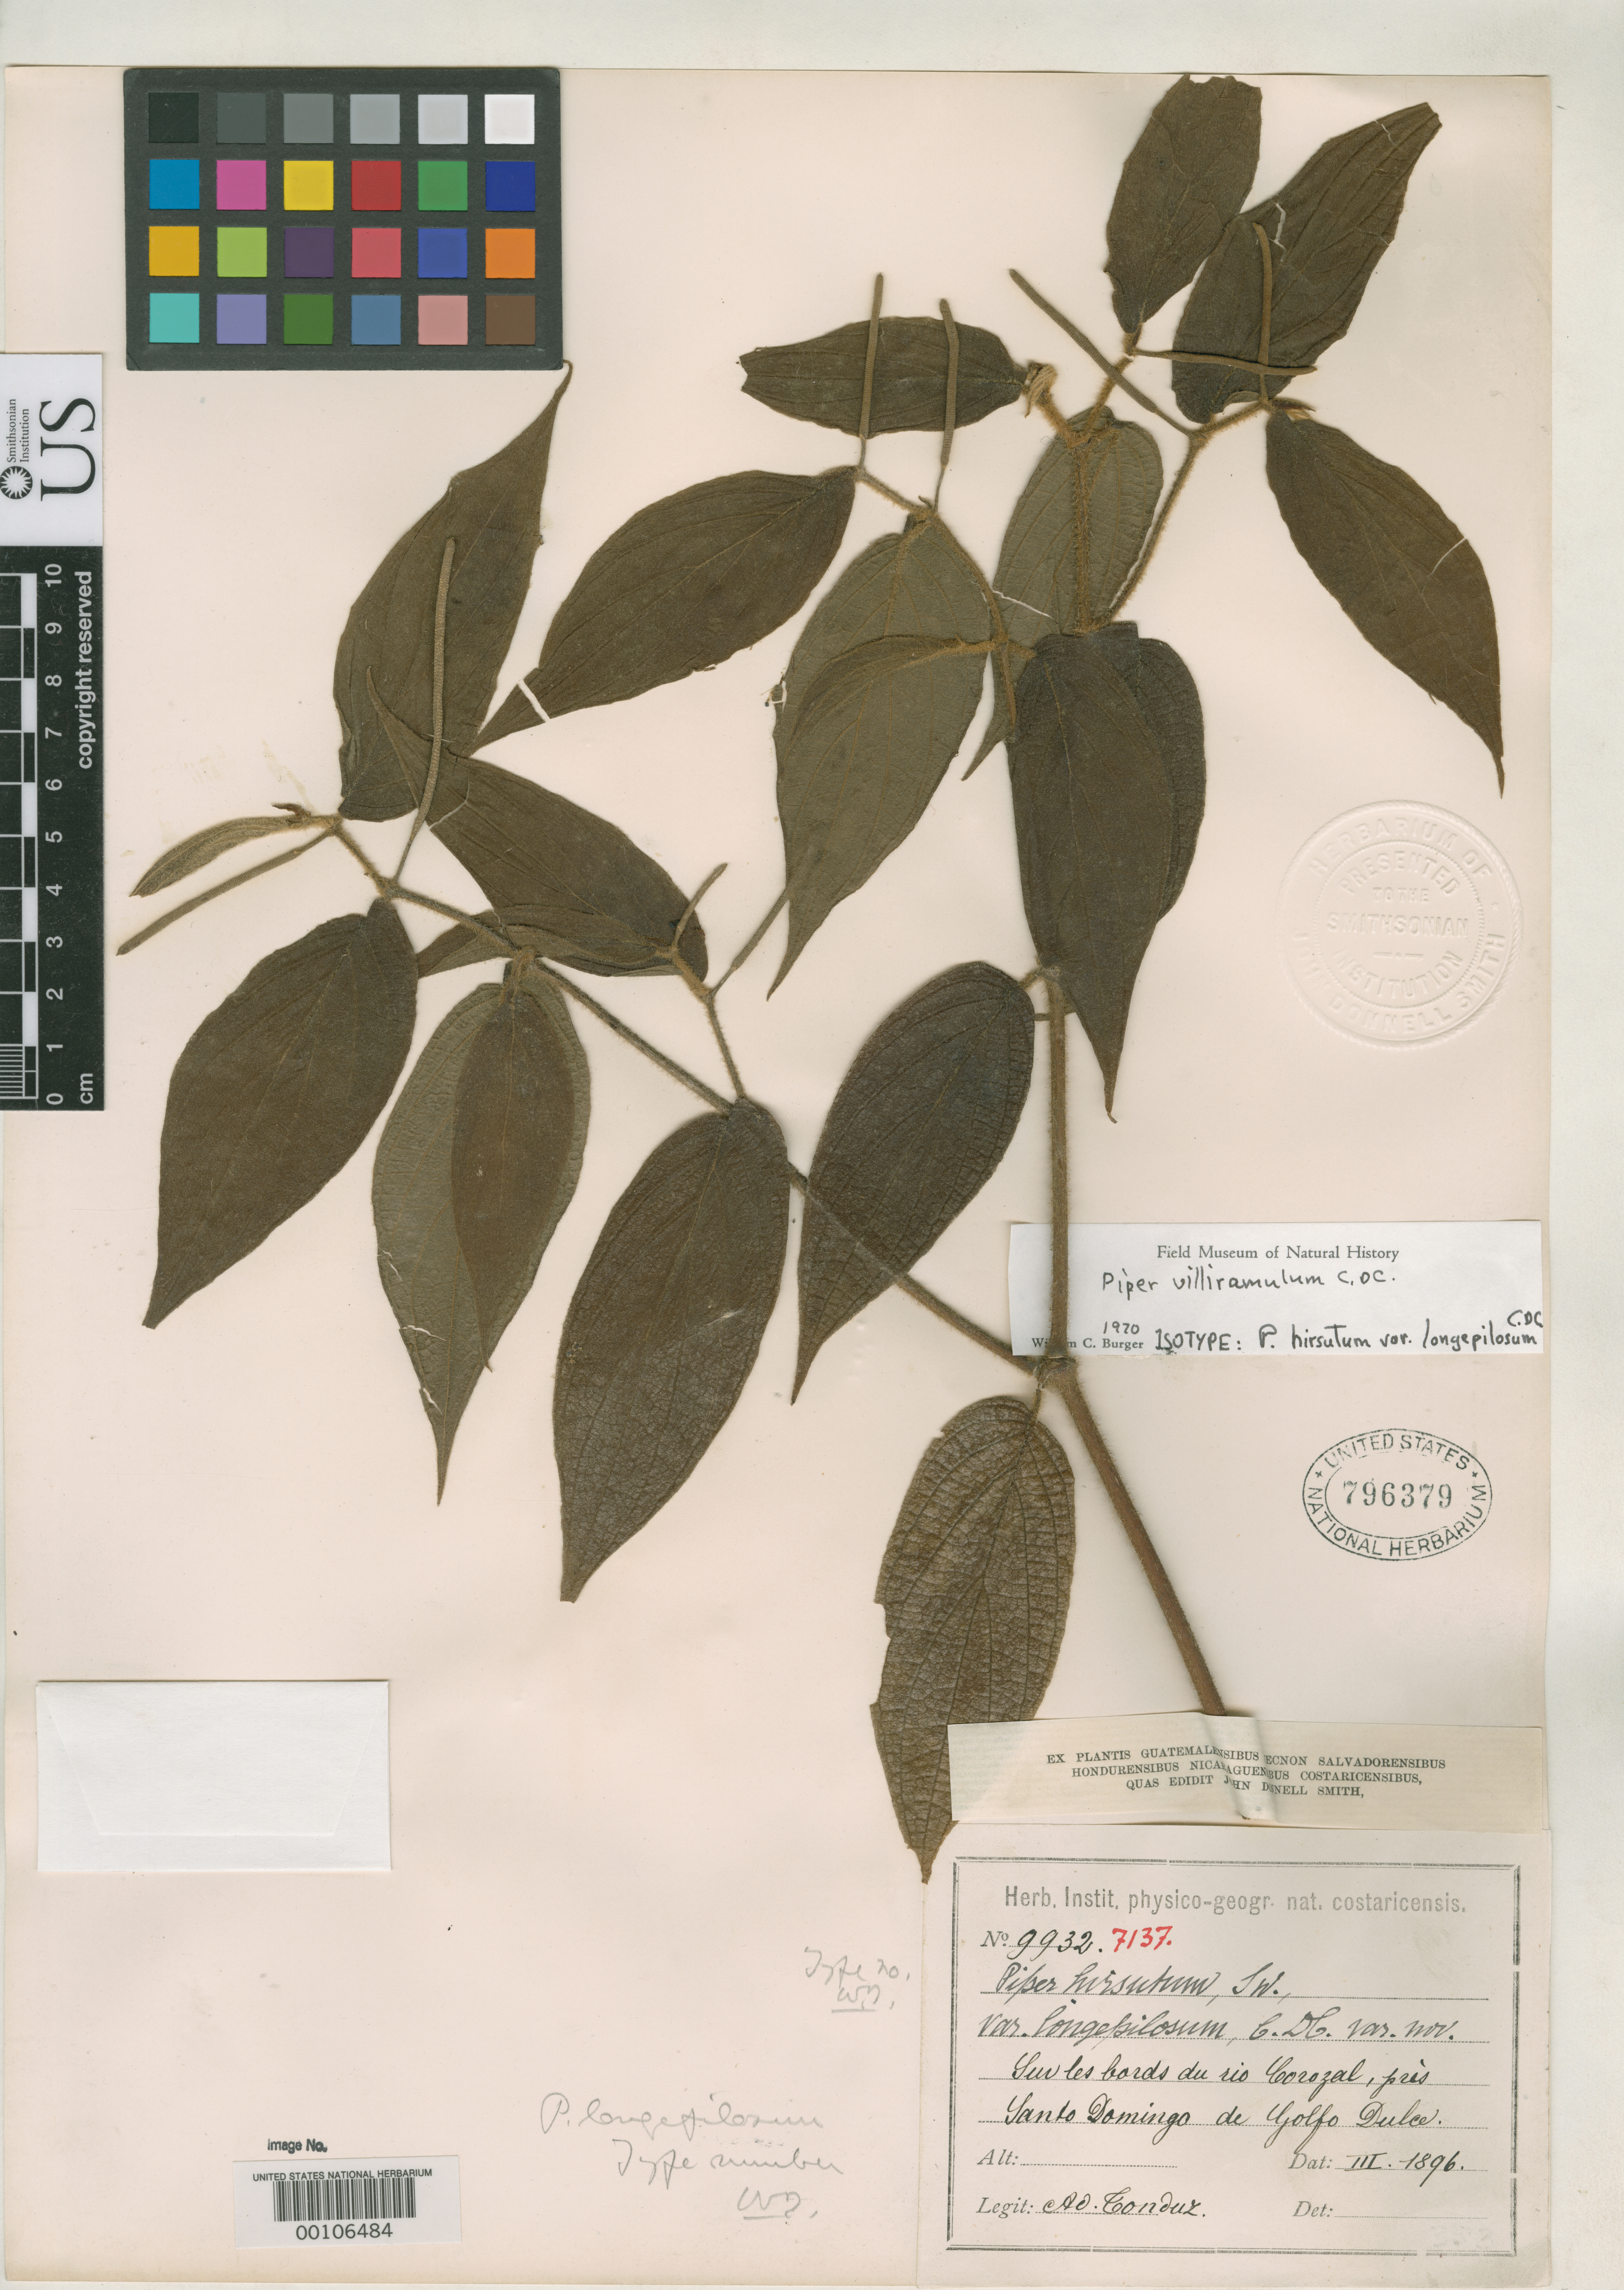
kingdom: Plantae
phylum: Tracheophyta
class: Magnoliopsida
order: Piperales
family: Piperaceae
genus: Piper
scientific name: Piper hirsutum var. longepilosum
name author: C. DC. in Pittier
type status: Syntype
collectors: A. Tonduz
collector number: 9932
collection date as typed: Mar 1896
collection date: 1896-03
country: Costa Rica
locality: Rio Corozal near Santo Domingo de Golfo Dulce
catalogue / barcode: US 796379